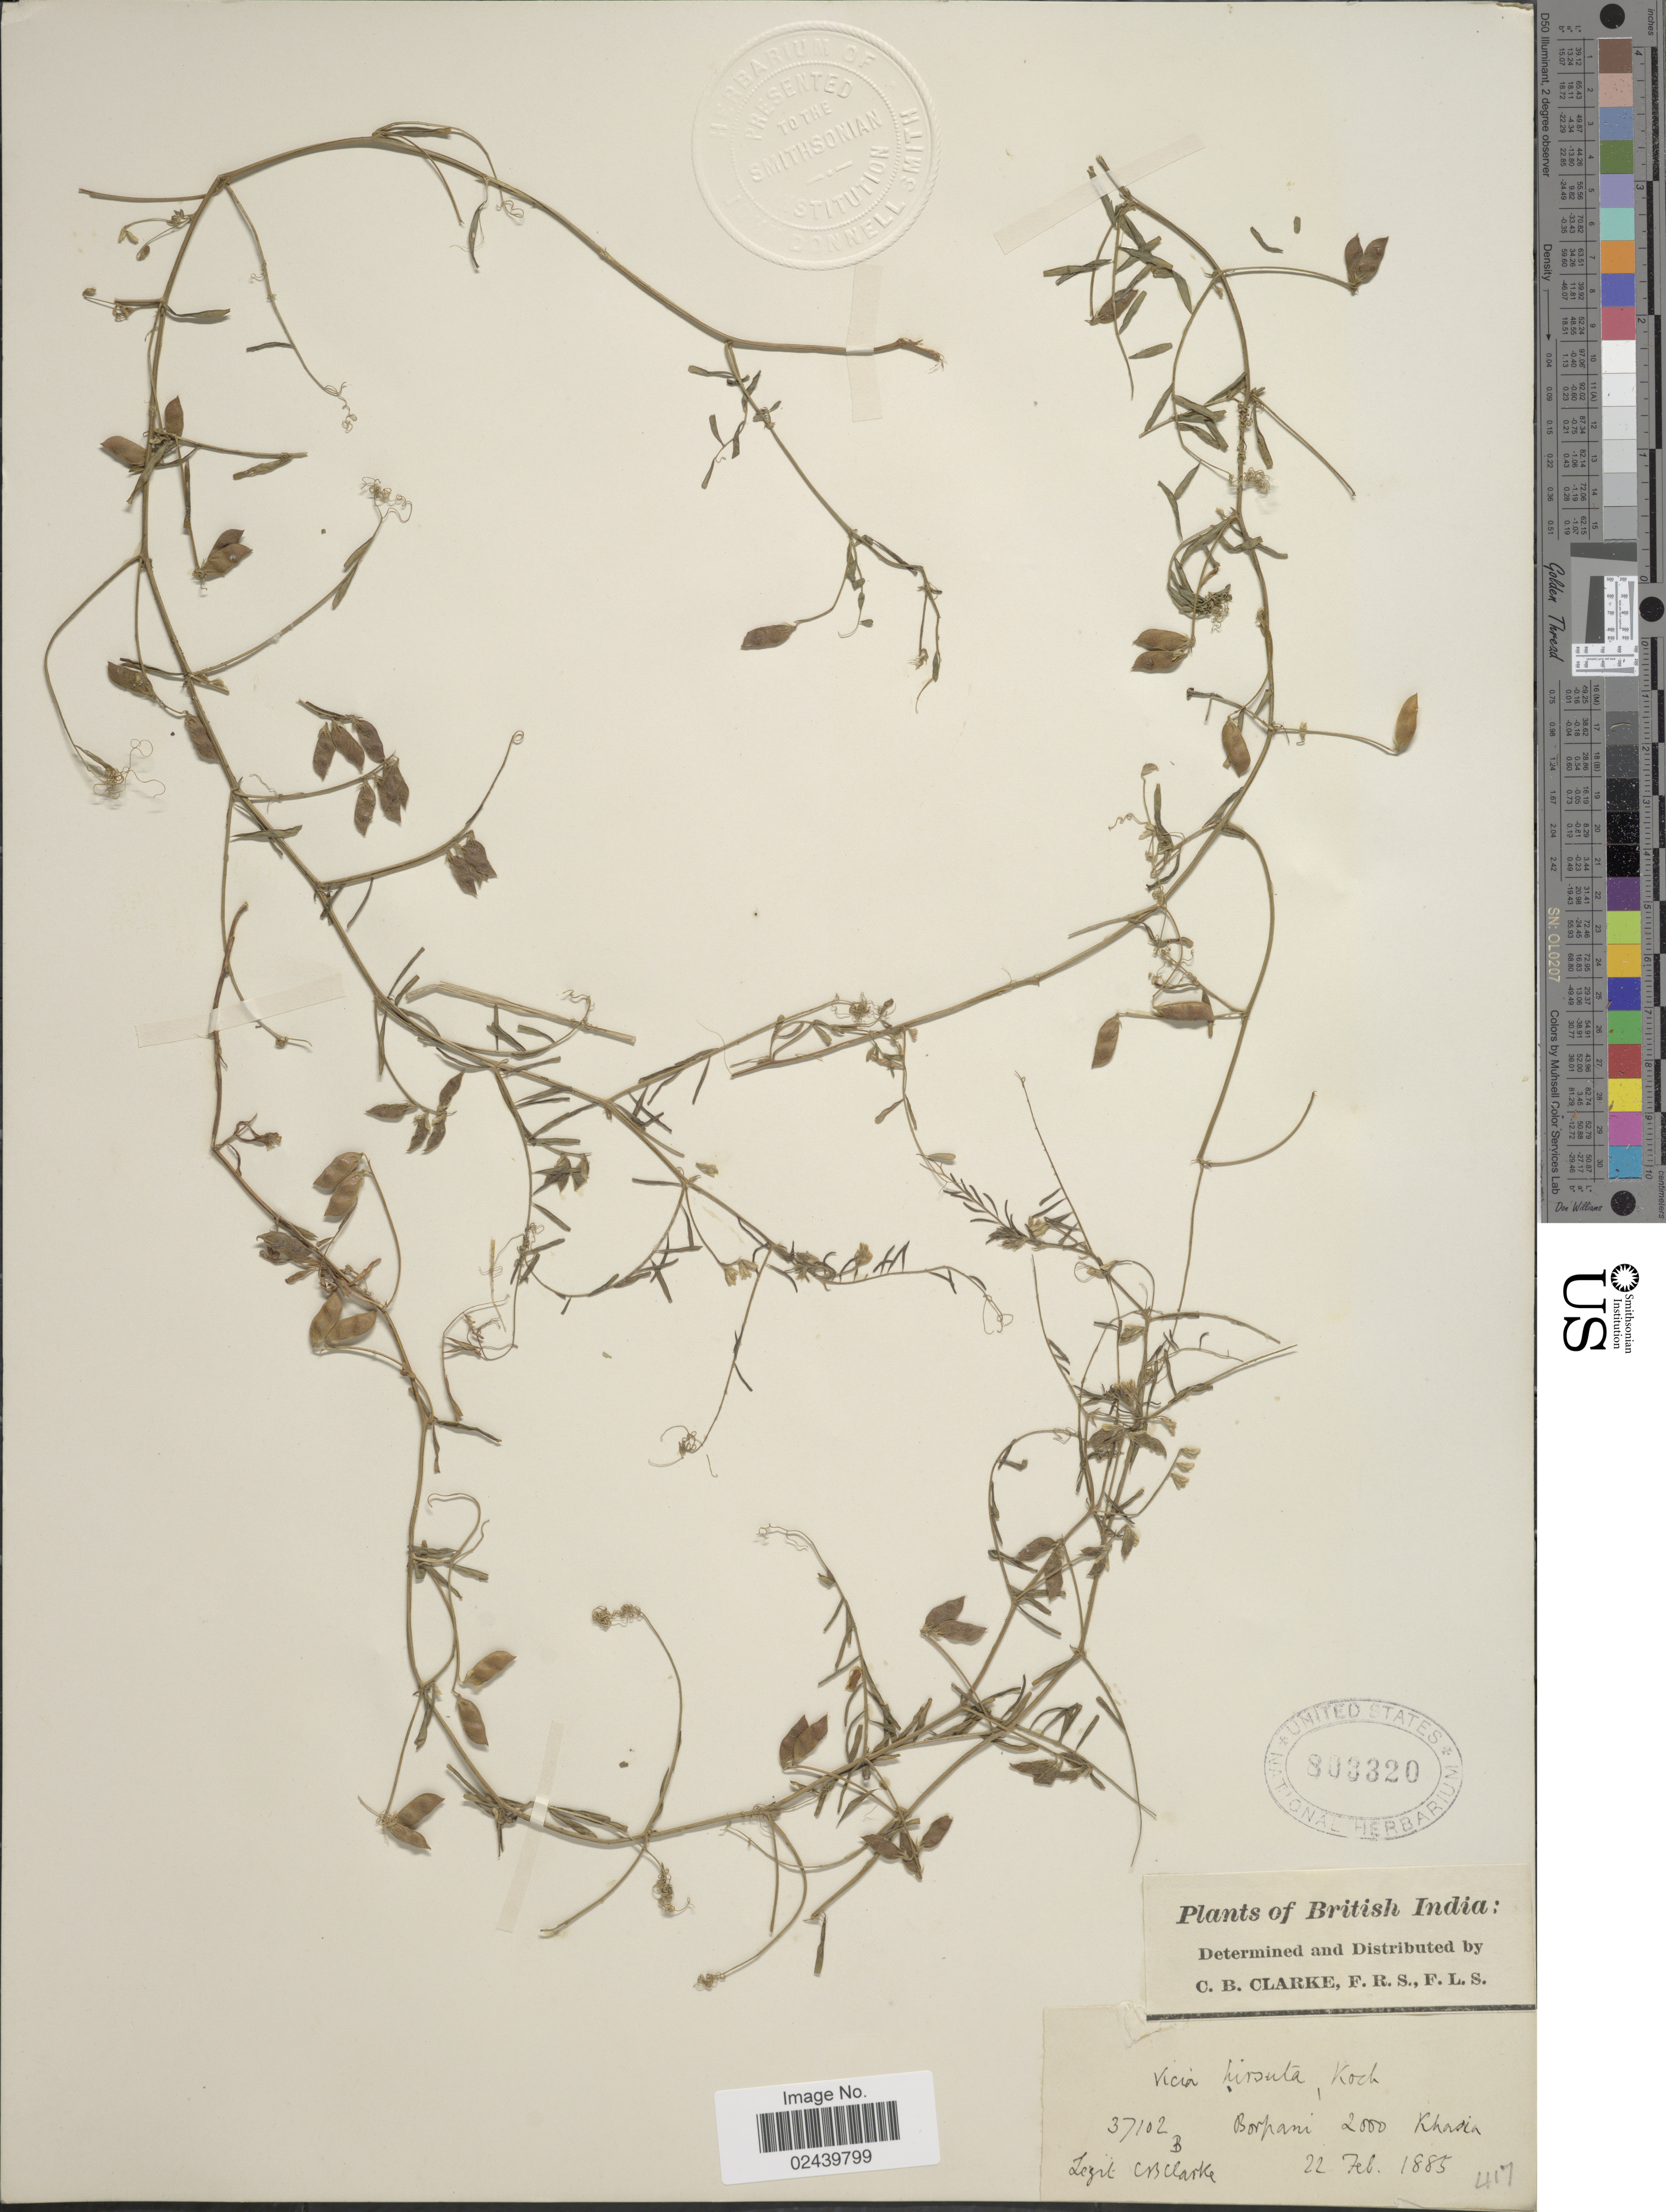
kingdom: Plantae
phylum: Tracheophyta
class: Magnoliopsida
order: Fabales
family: Fabaceae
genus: Vicia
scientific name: Vicia hirsuta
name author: (L.) A. Gray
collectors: C. B. Clarke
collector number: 37102B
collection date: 1885-02-22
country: India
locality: British India. Borpani Khasia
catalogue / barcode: US 803320